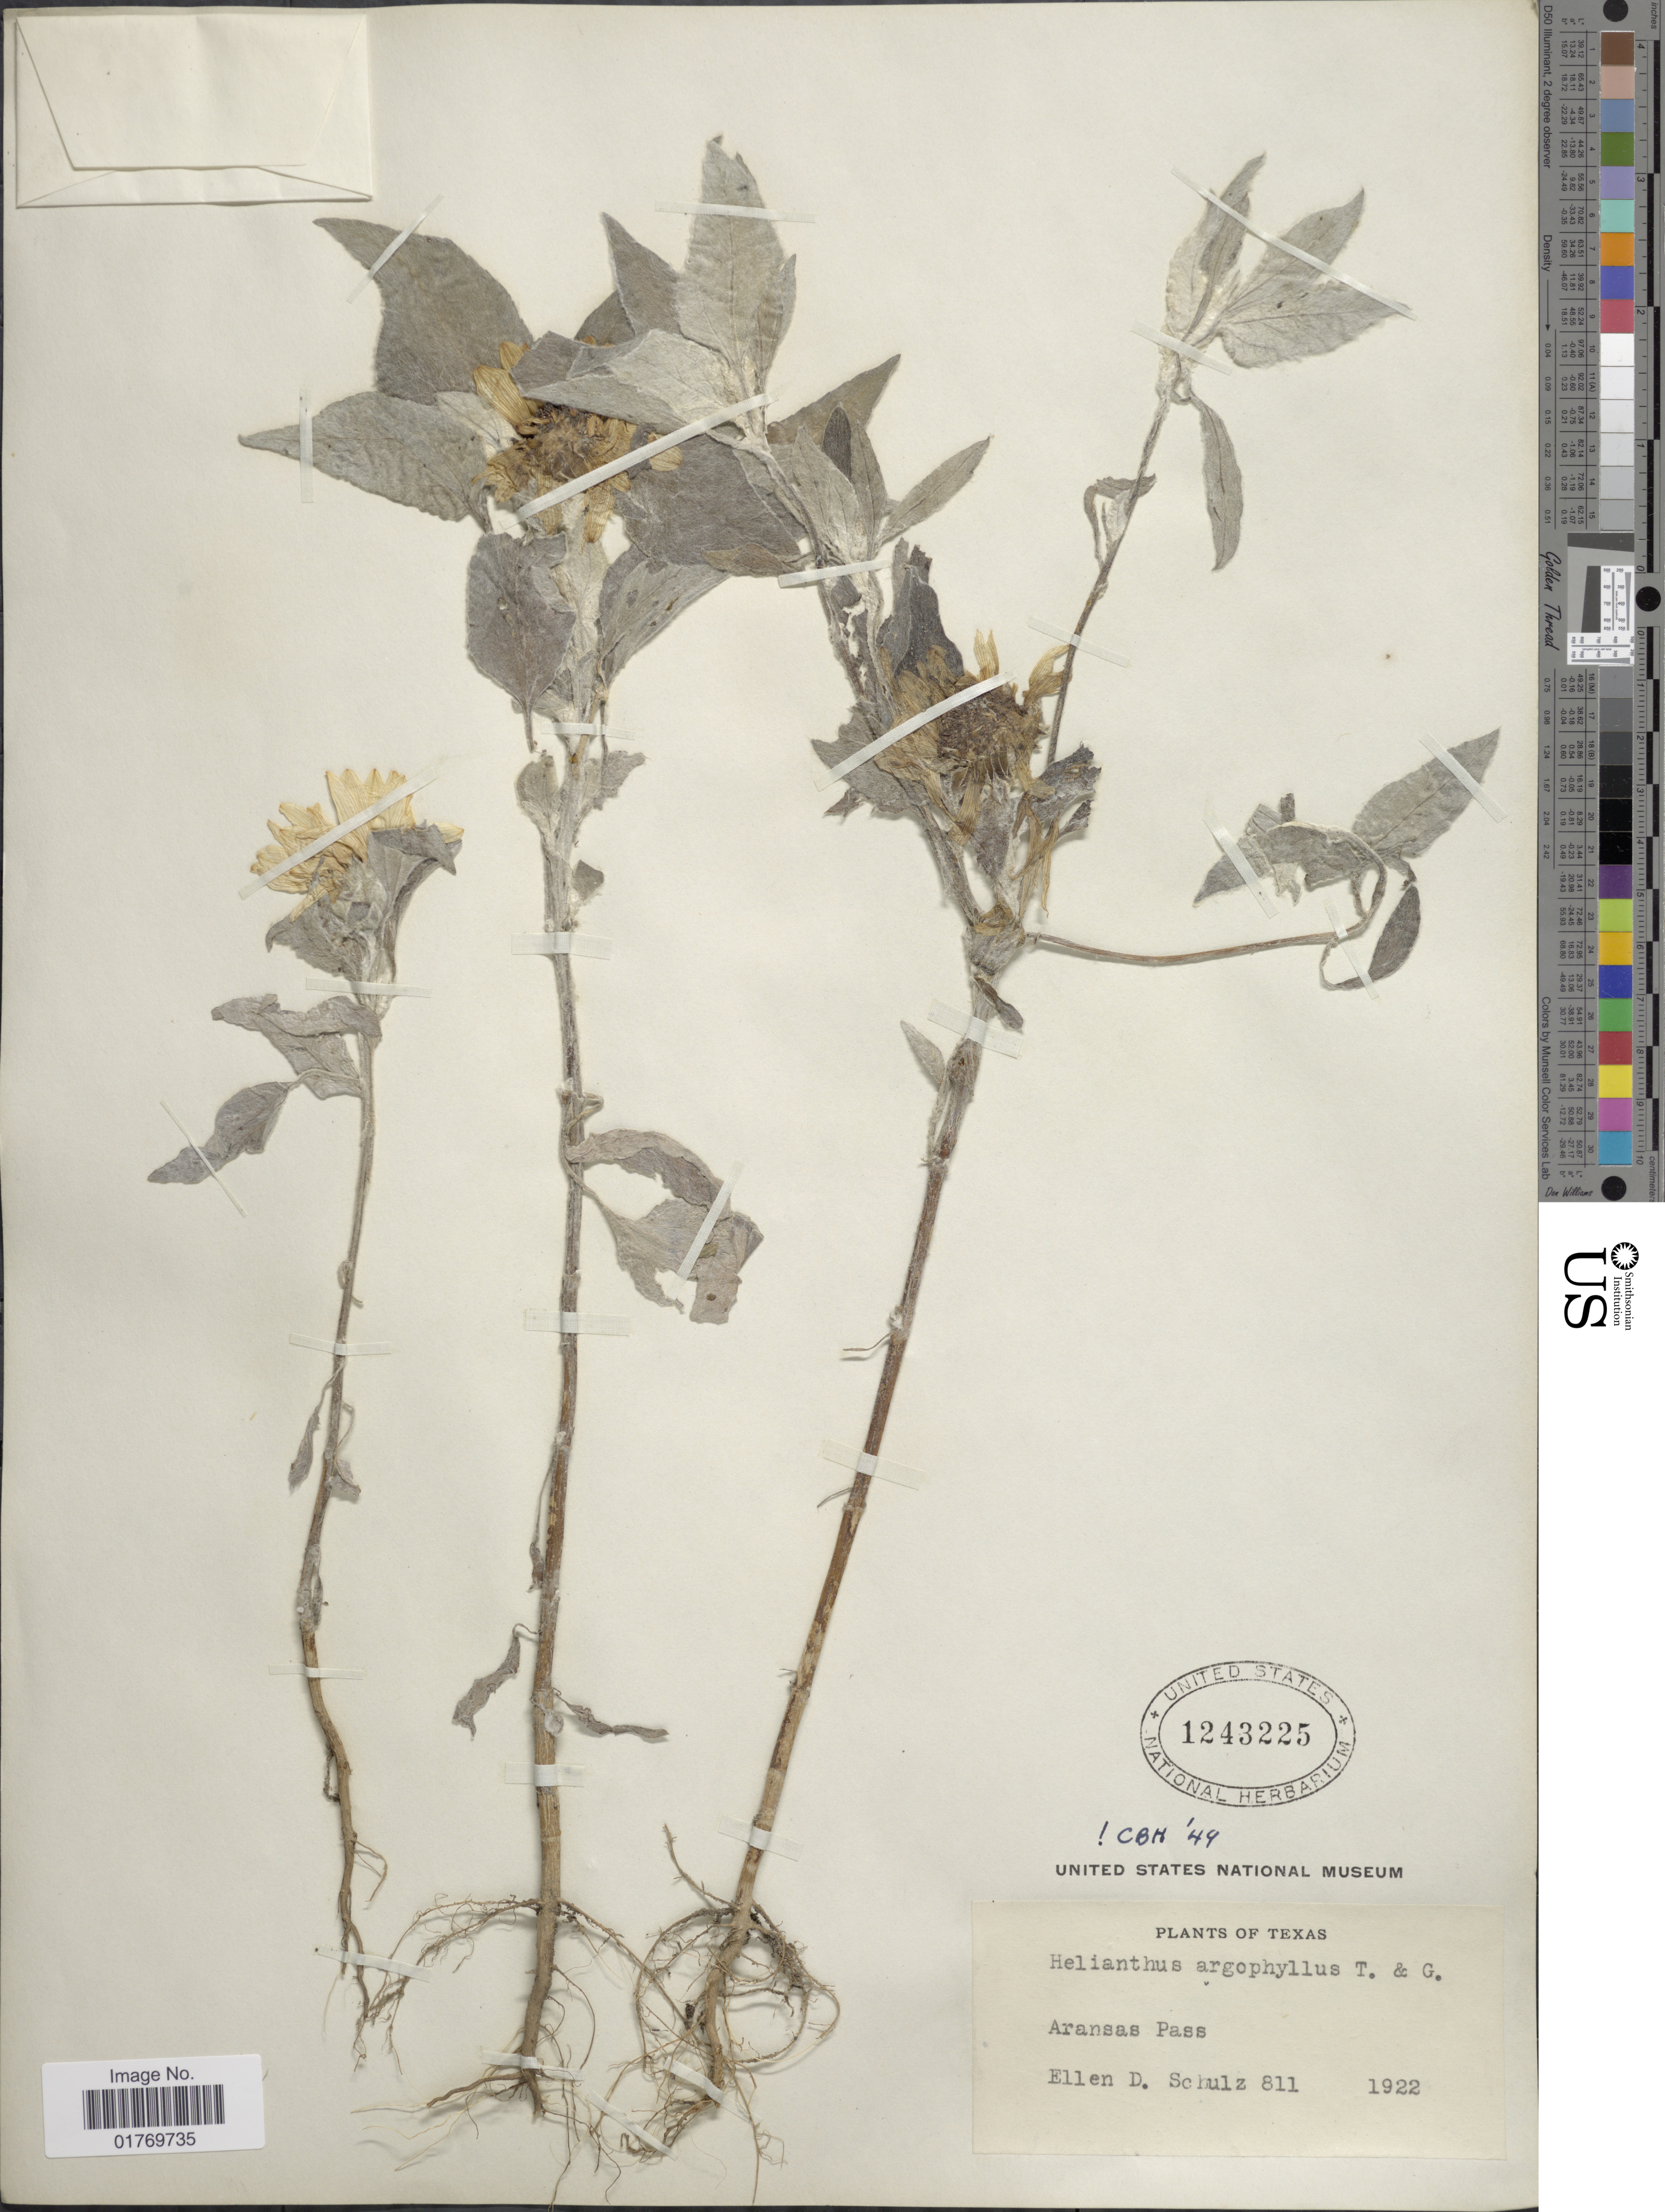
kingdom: Plantae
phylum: Tracheophyta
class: Magnoliopsida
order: Asterales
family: Asteraceae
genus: Helianthus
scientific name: Helianthus argophyllus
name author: Torr. & A. Gray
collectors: E. D. Schulz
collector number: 811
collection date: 1922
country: United States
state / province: Texas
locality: Aransas Pass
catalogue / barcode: US 1243225